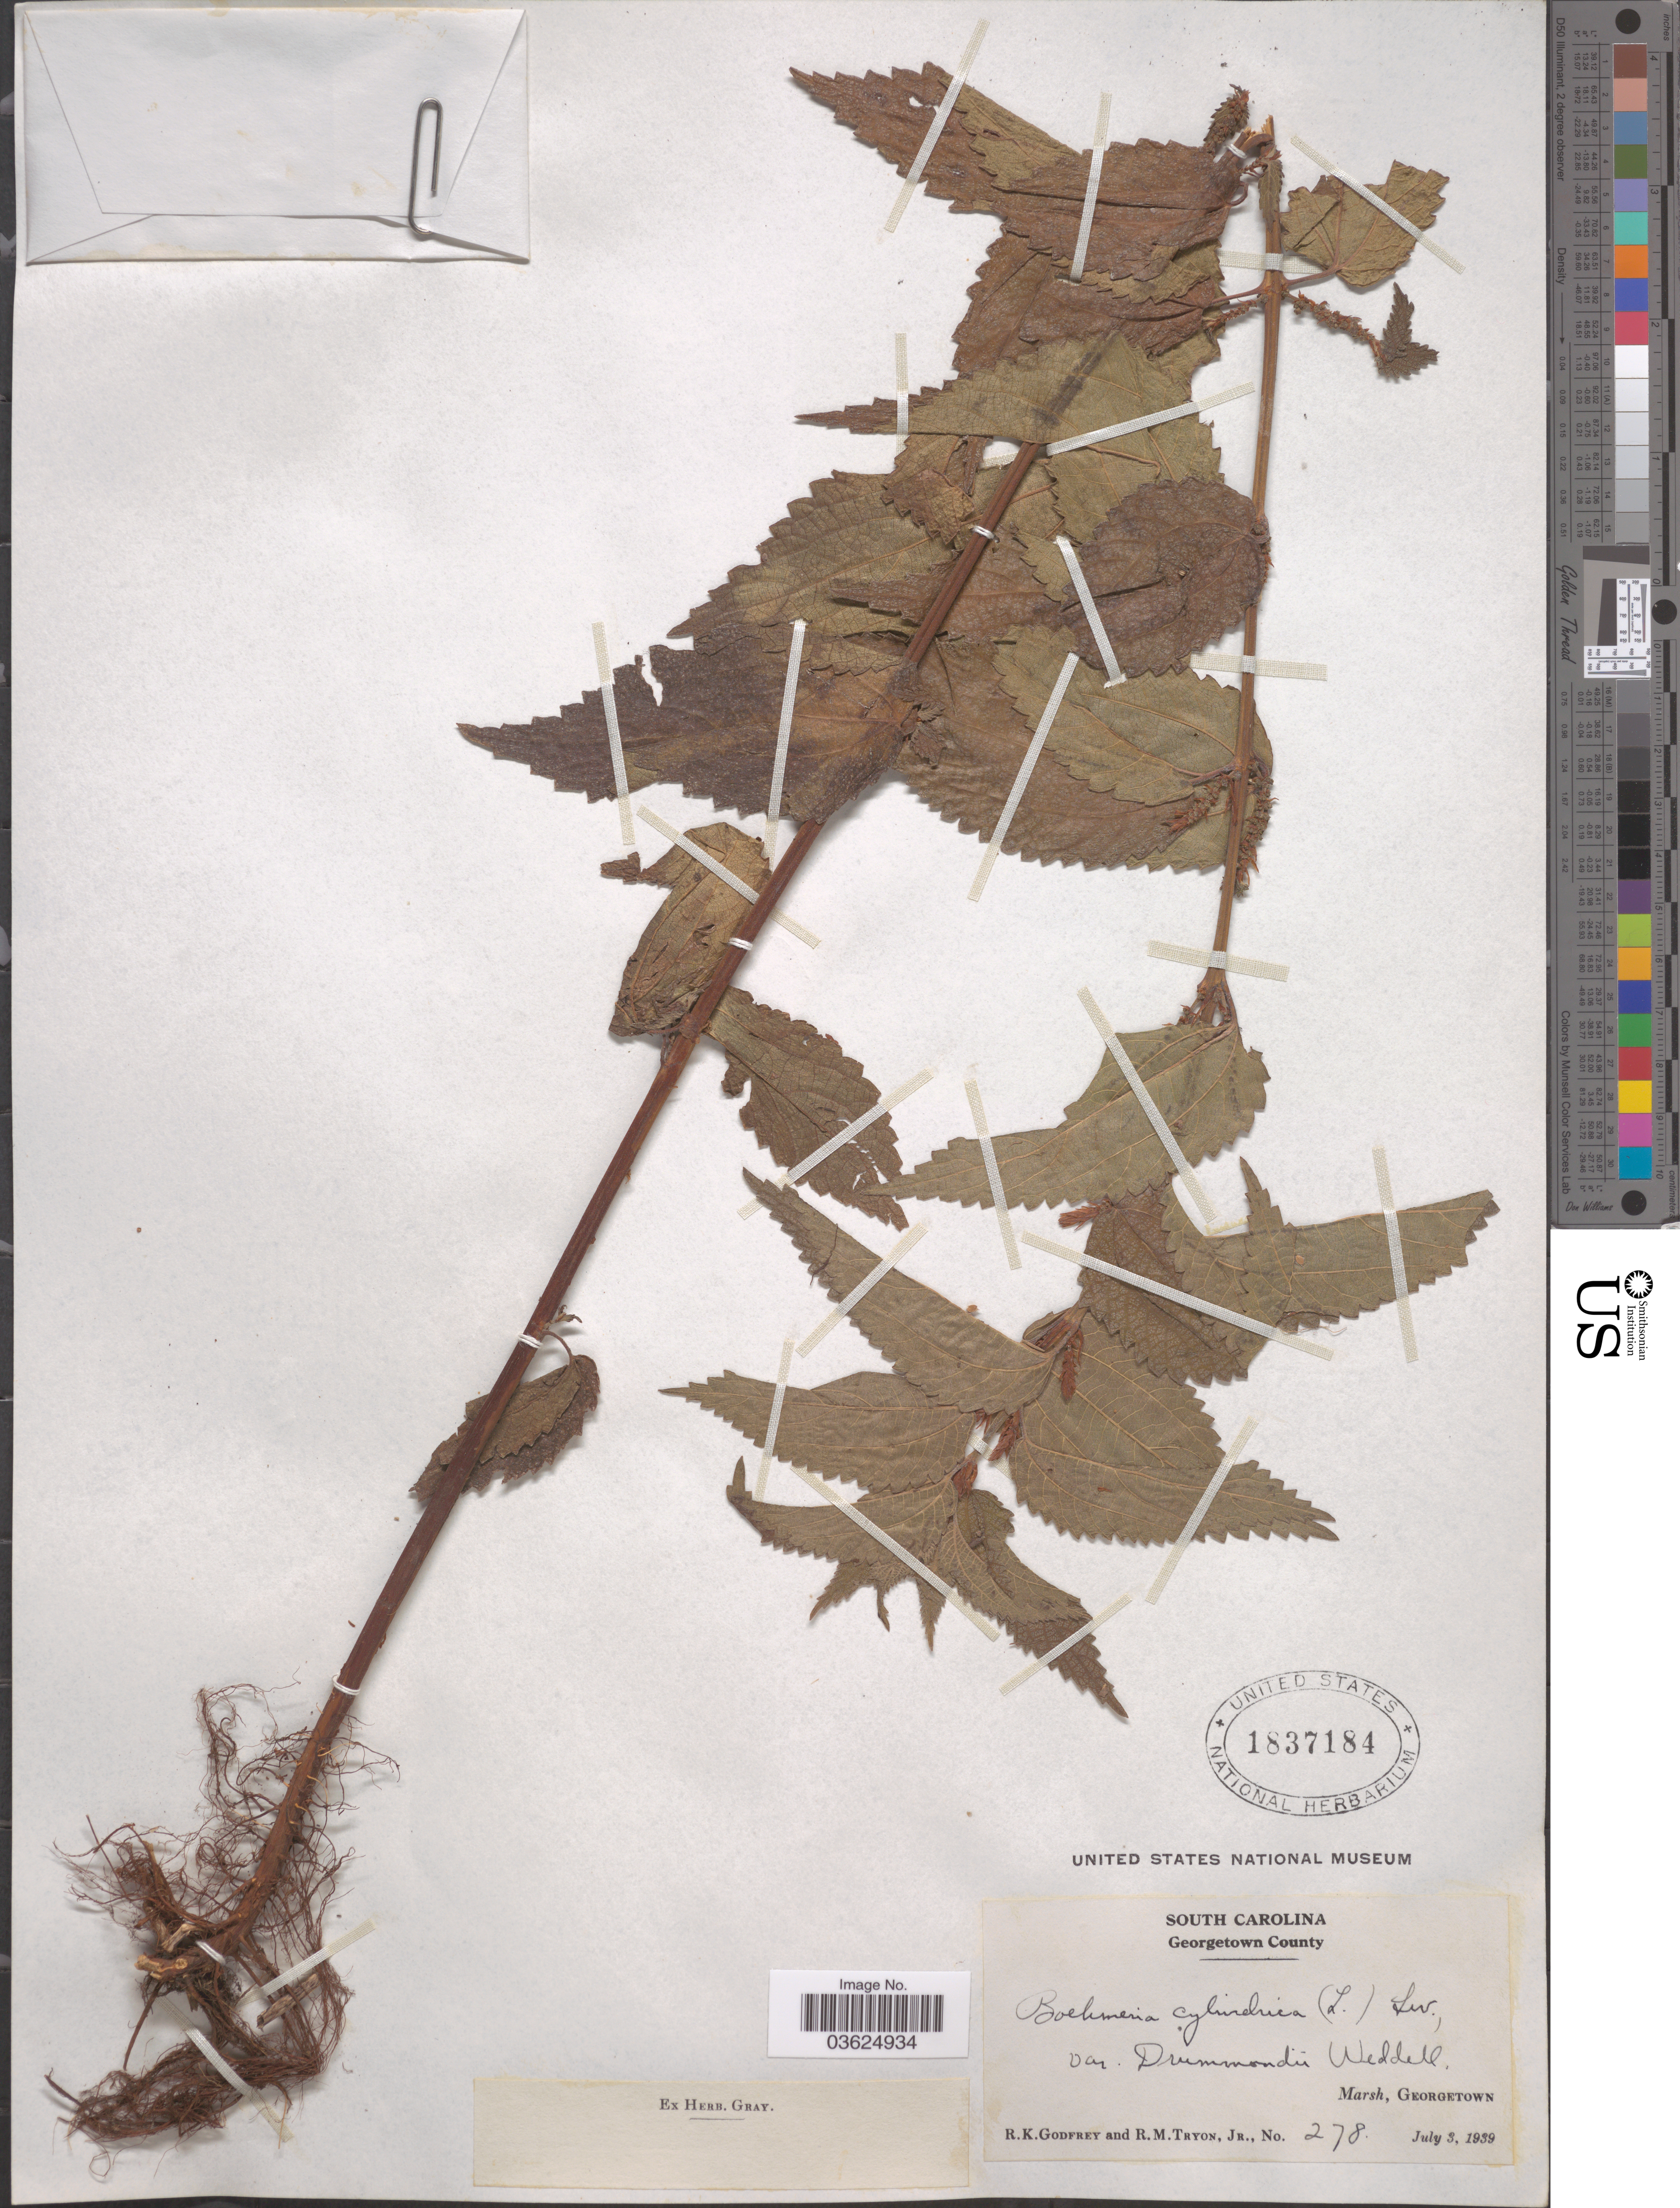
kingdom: Plantae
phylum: Tracheophyta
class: Magnoliopsida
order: Rosales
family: Urticaceae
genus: Boehmeria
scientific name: Boehmeria drummondiana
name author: Wedd.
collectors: R. K. Godfrey & R. Tryon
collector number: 278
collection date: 1939-07-03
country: United States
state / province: South Carolina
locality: Georgetown County. Marsh, Georgetown.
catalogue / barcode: US 1837184